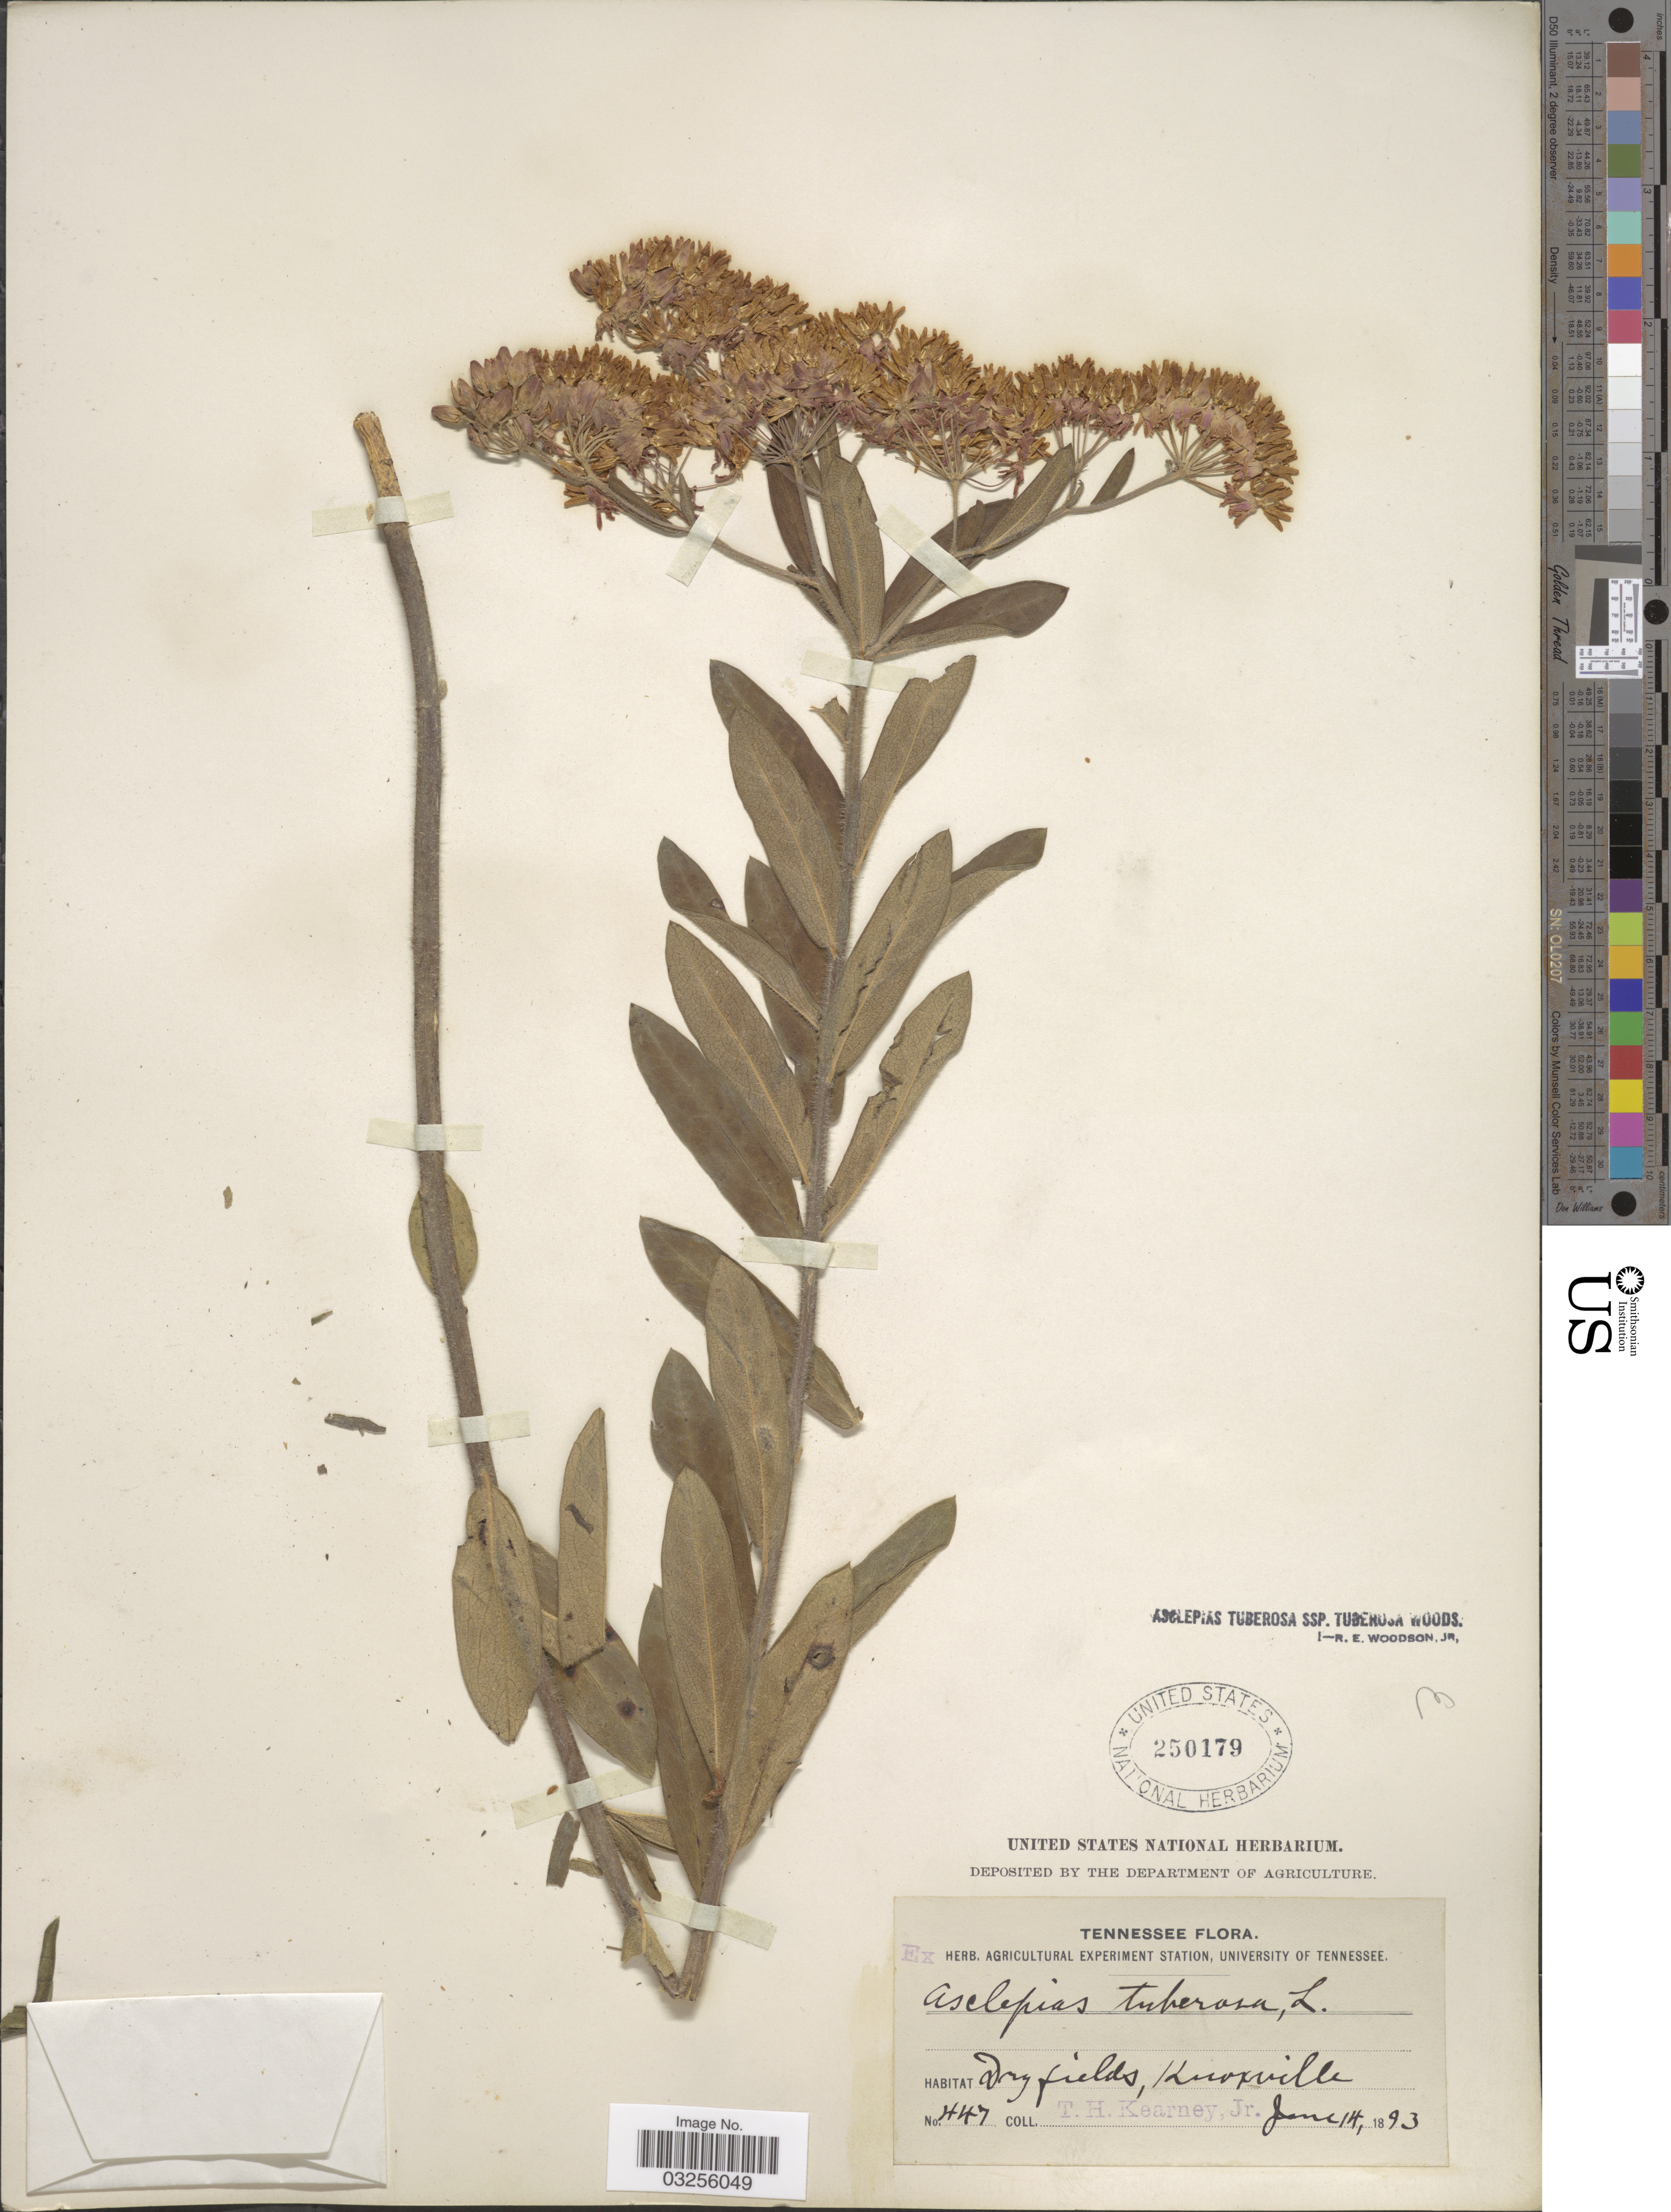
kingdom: Plantae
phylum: Tracheophyta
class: Magnoliopsida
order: Gentianales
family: Apocynaceae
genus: Asclepias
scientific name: Asclepias tuberosa subsp. tuberosa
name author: L.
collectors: T. H. Kearney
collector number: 447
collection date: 1893-06-14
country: United States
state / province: Tennessee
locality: Knoxville.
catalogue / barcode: US 250179